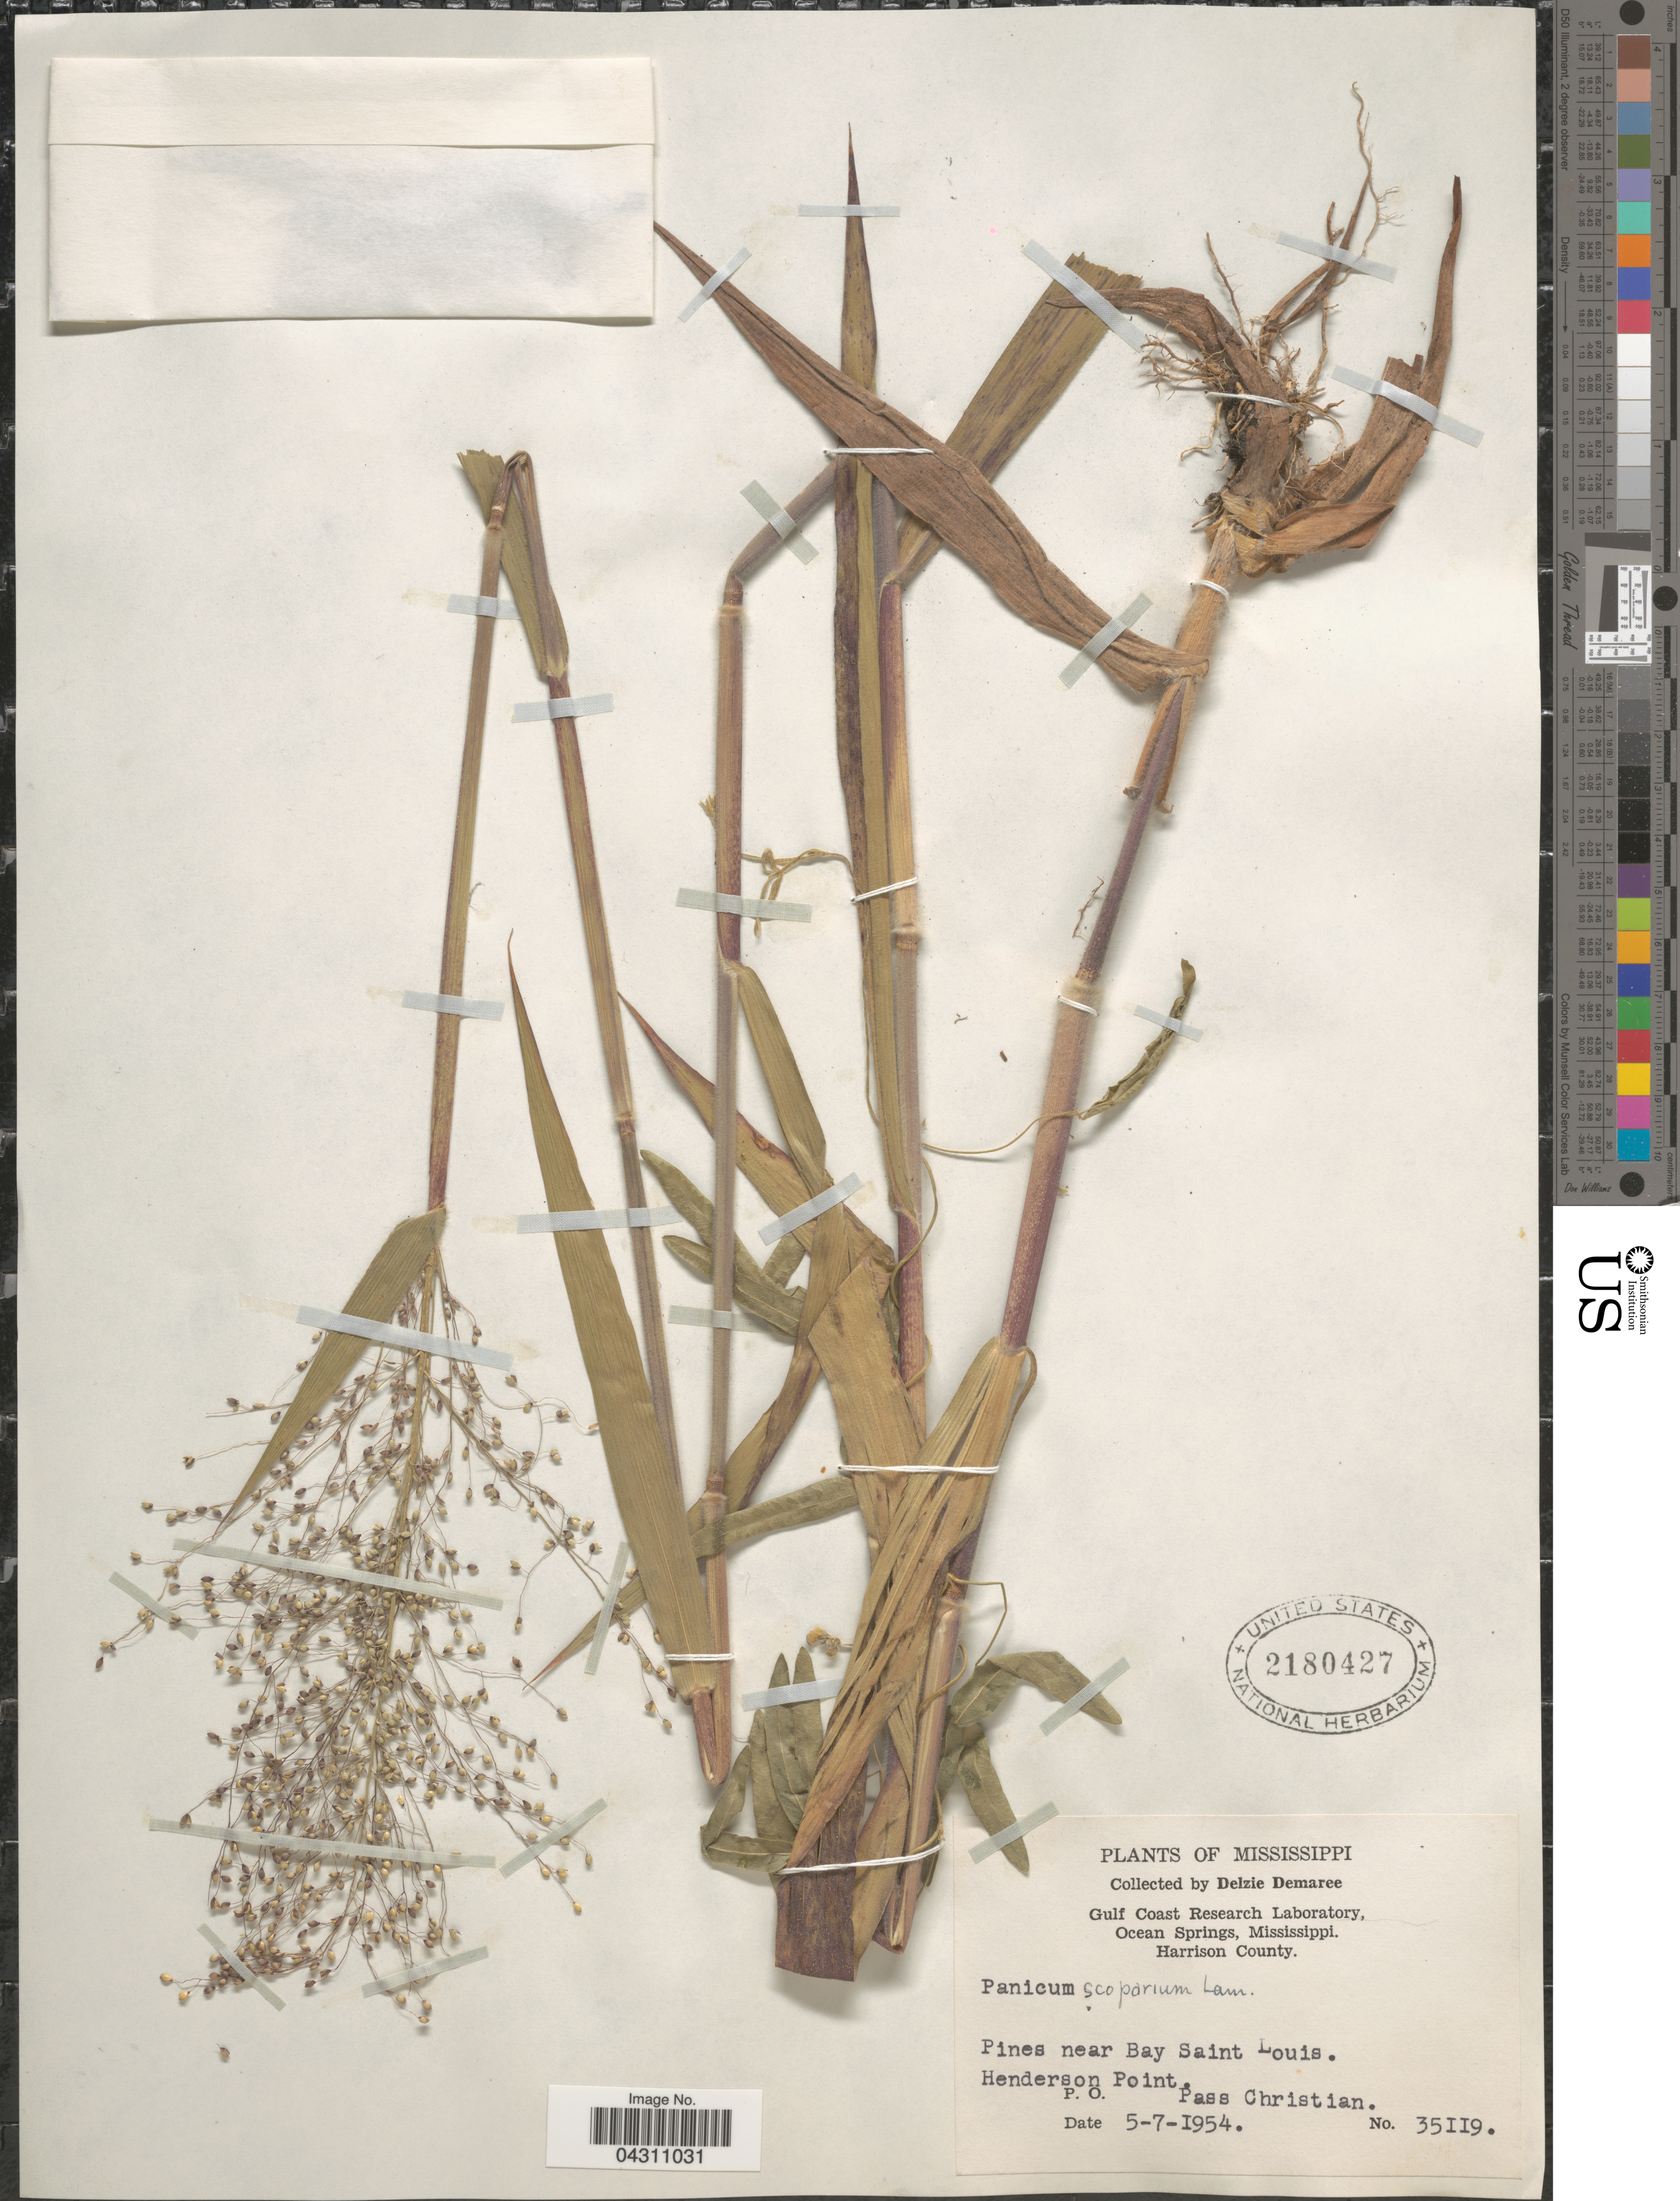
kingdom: Plantae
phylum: Tracheophyta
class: Liliopsida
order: Poales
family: Poaceae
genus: Dichanthelium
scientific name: Dichanthelium scoparium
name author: (Lam.) Gould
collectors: D. Demaree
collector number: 35119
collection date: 1954-05-07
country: United States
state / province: Mississippi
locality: Gulf Coast Research Laboratory, Ocean Springs, Harrison County. Pines near Bay Saint Louis. Henderson Point. P. O. Pass Christian.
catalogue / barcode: US 2180427